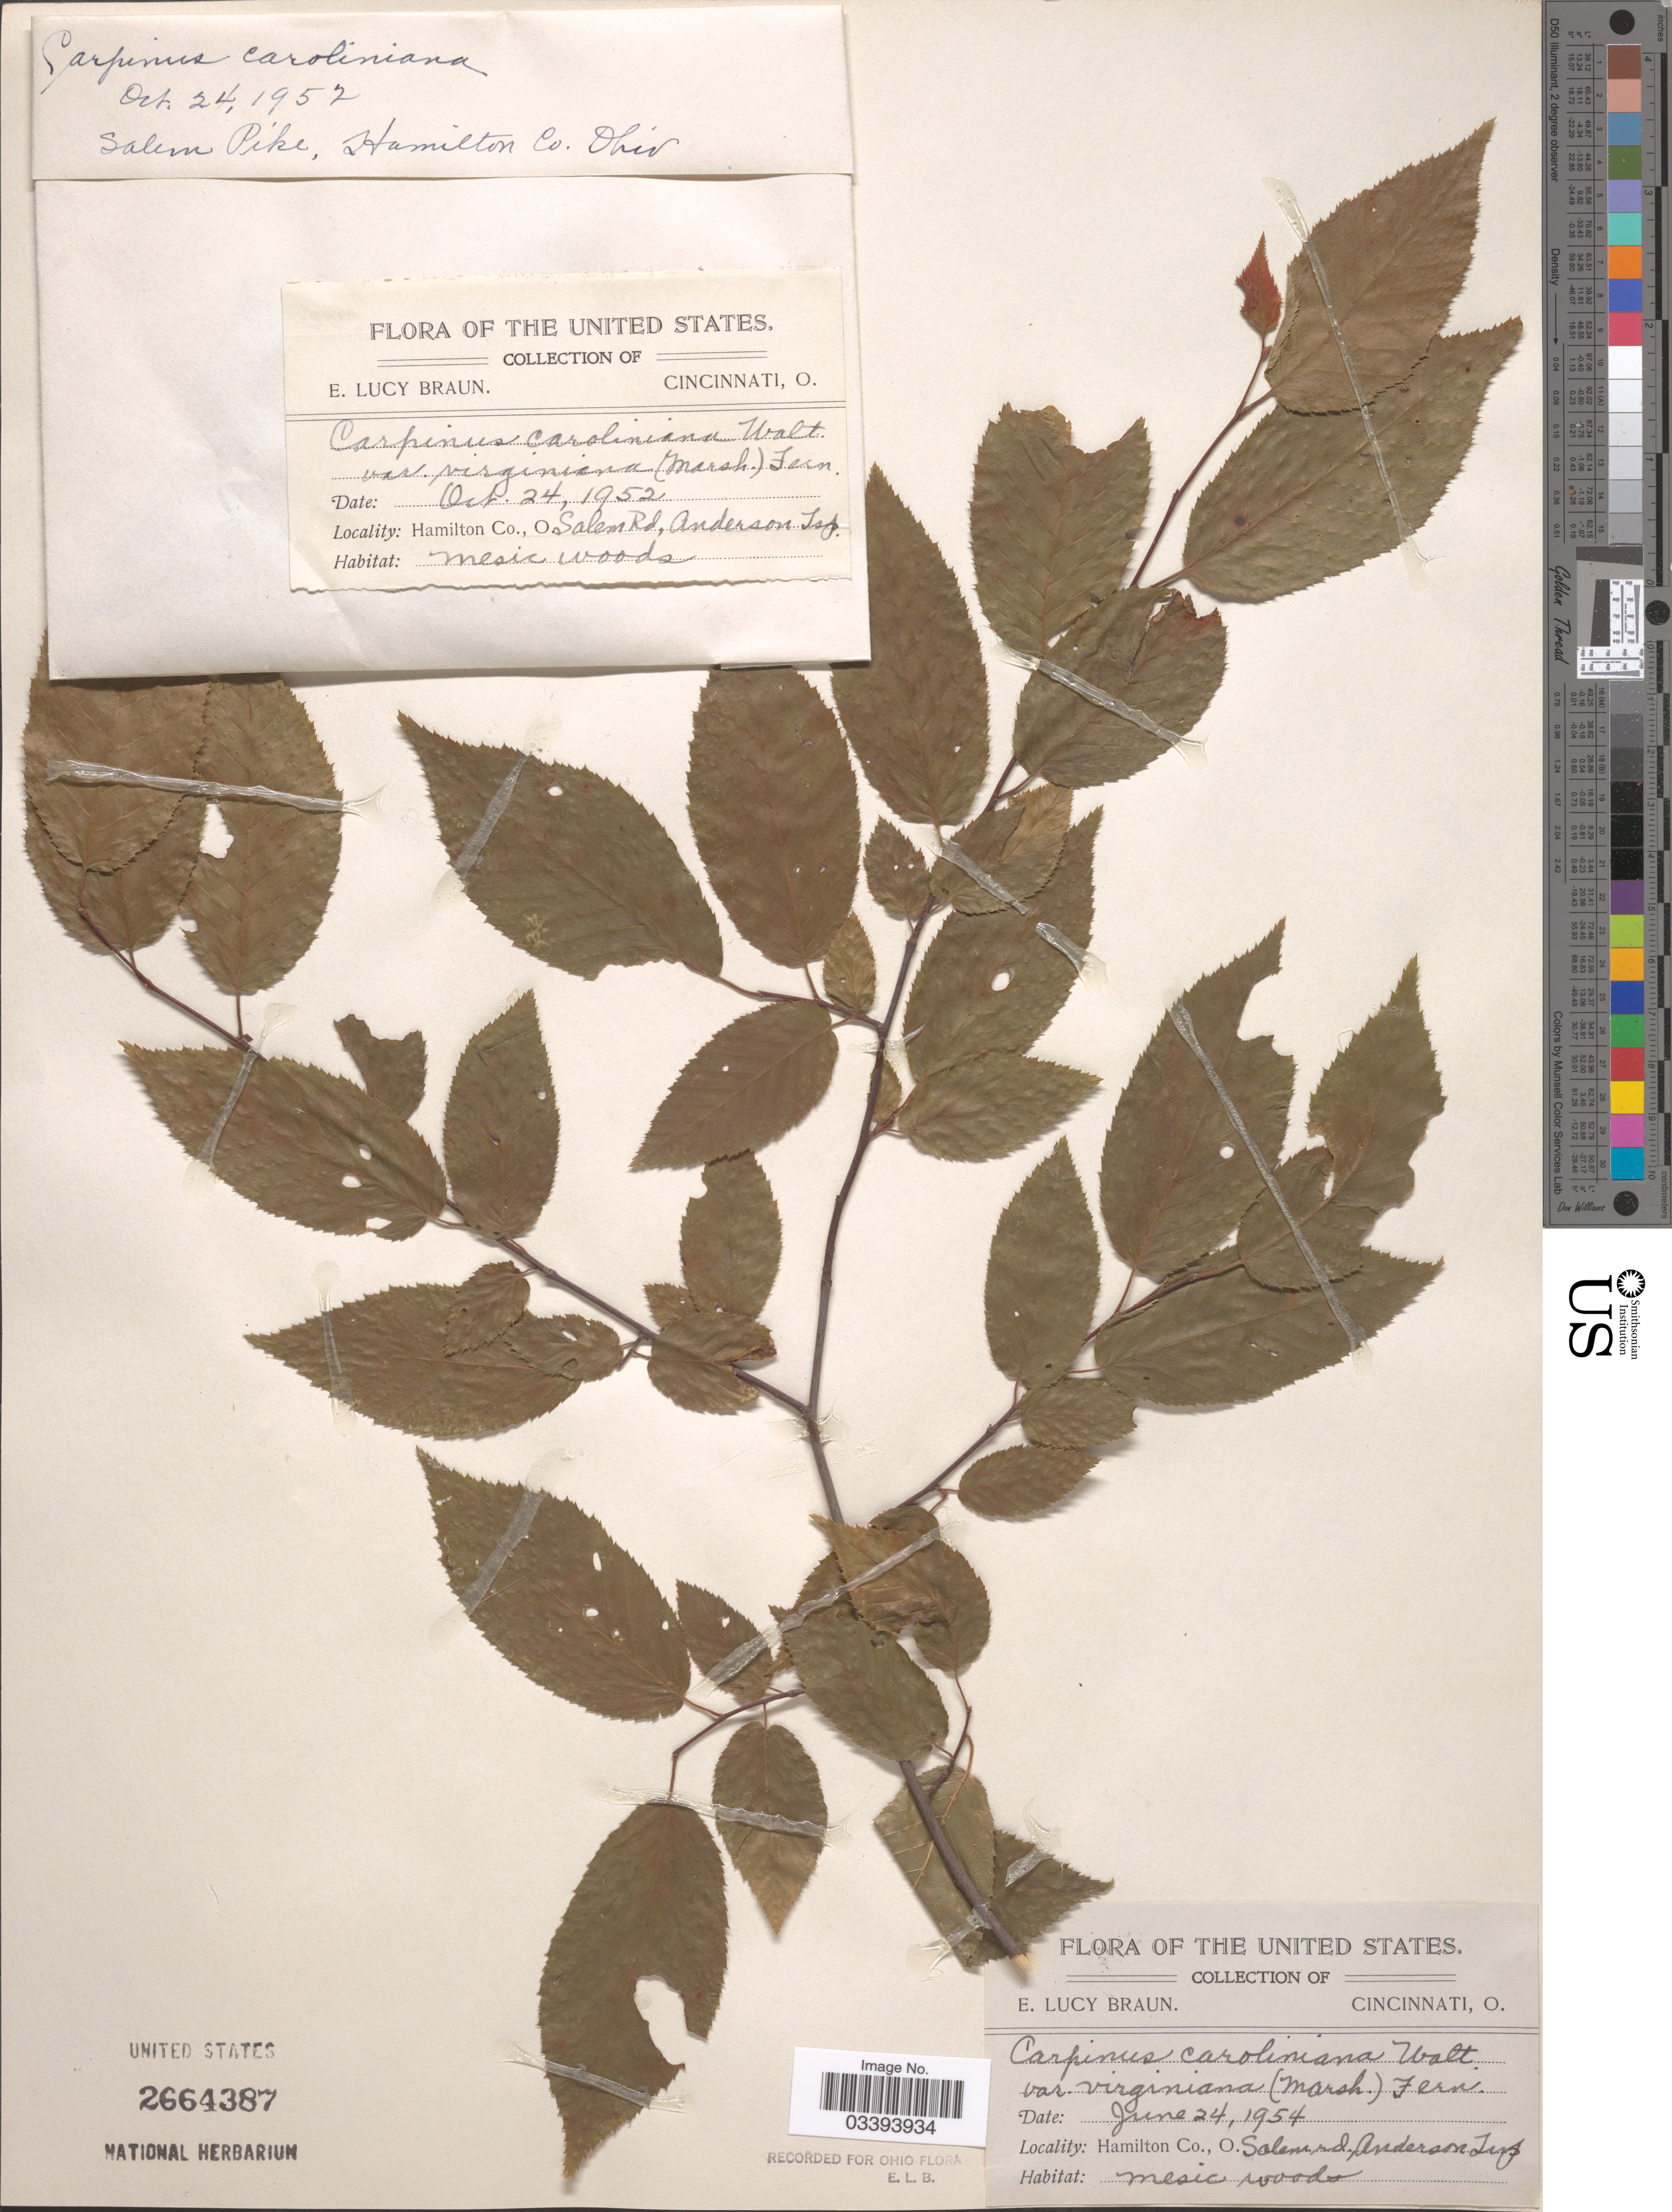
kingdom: Plantae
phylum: Tracheophyta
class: Magnoliopsida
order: Fagales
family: Betulaceae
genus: Carpinus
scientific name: Carpinus caroliniana subsp. virginiana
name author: (Marshall) Furlow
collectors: E. L. Braun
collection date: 1952-10-24/1954-06-24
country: United States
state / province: Ohio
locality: Salem Pike. Hamilton Co. Salem Rd. Anderson Tsp.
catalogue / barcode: US 2664387